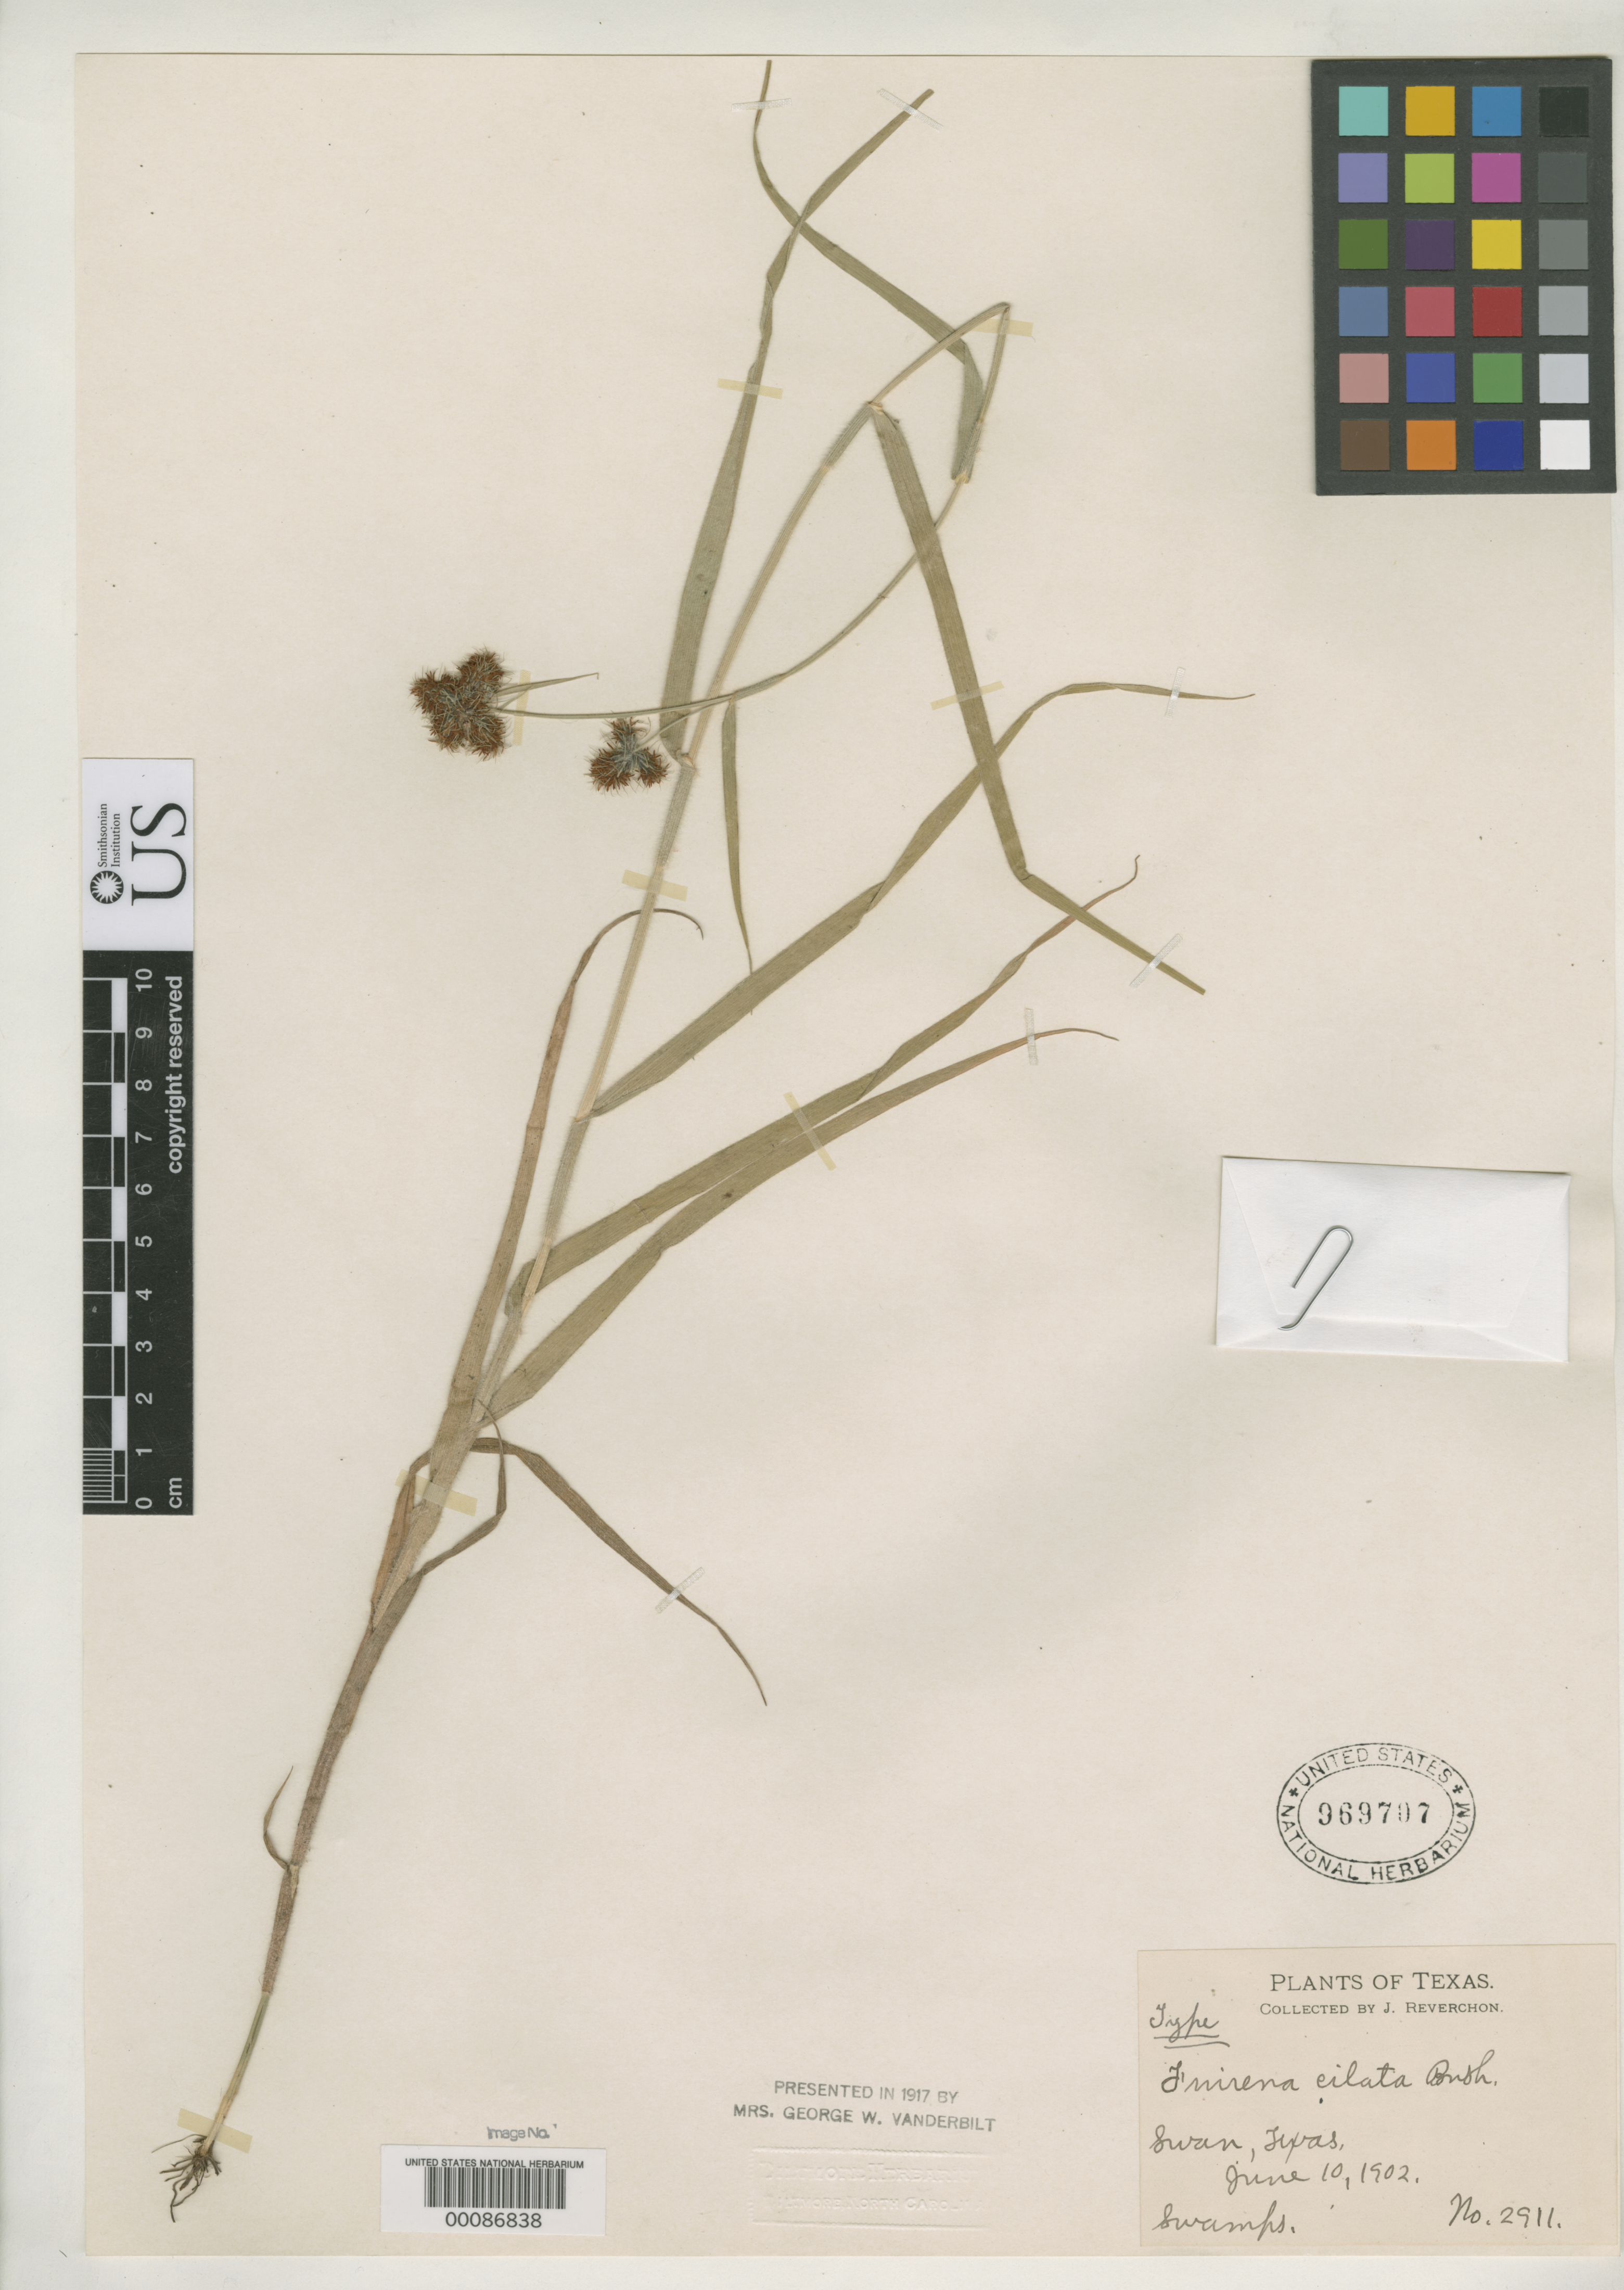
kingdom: Plantae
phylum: Tracheophyta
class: Liliopsida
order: Poales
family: Cyperaceae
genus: Fuirena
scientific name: Fuirena ciliata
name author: Bush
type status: Isosyntype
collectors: J. Reverchon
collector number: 2911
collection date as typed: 10 Jun 1902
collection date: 1902-06-10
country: United States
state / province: Texas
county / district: Smith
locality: Swan.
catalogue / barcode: US 969707